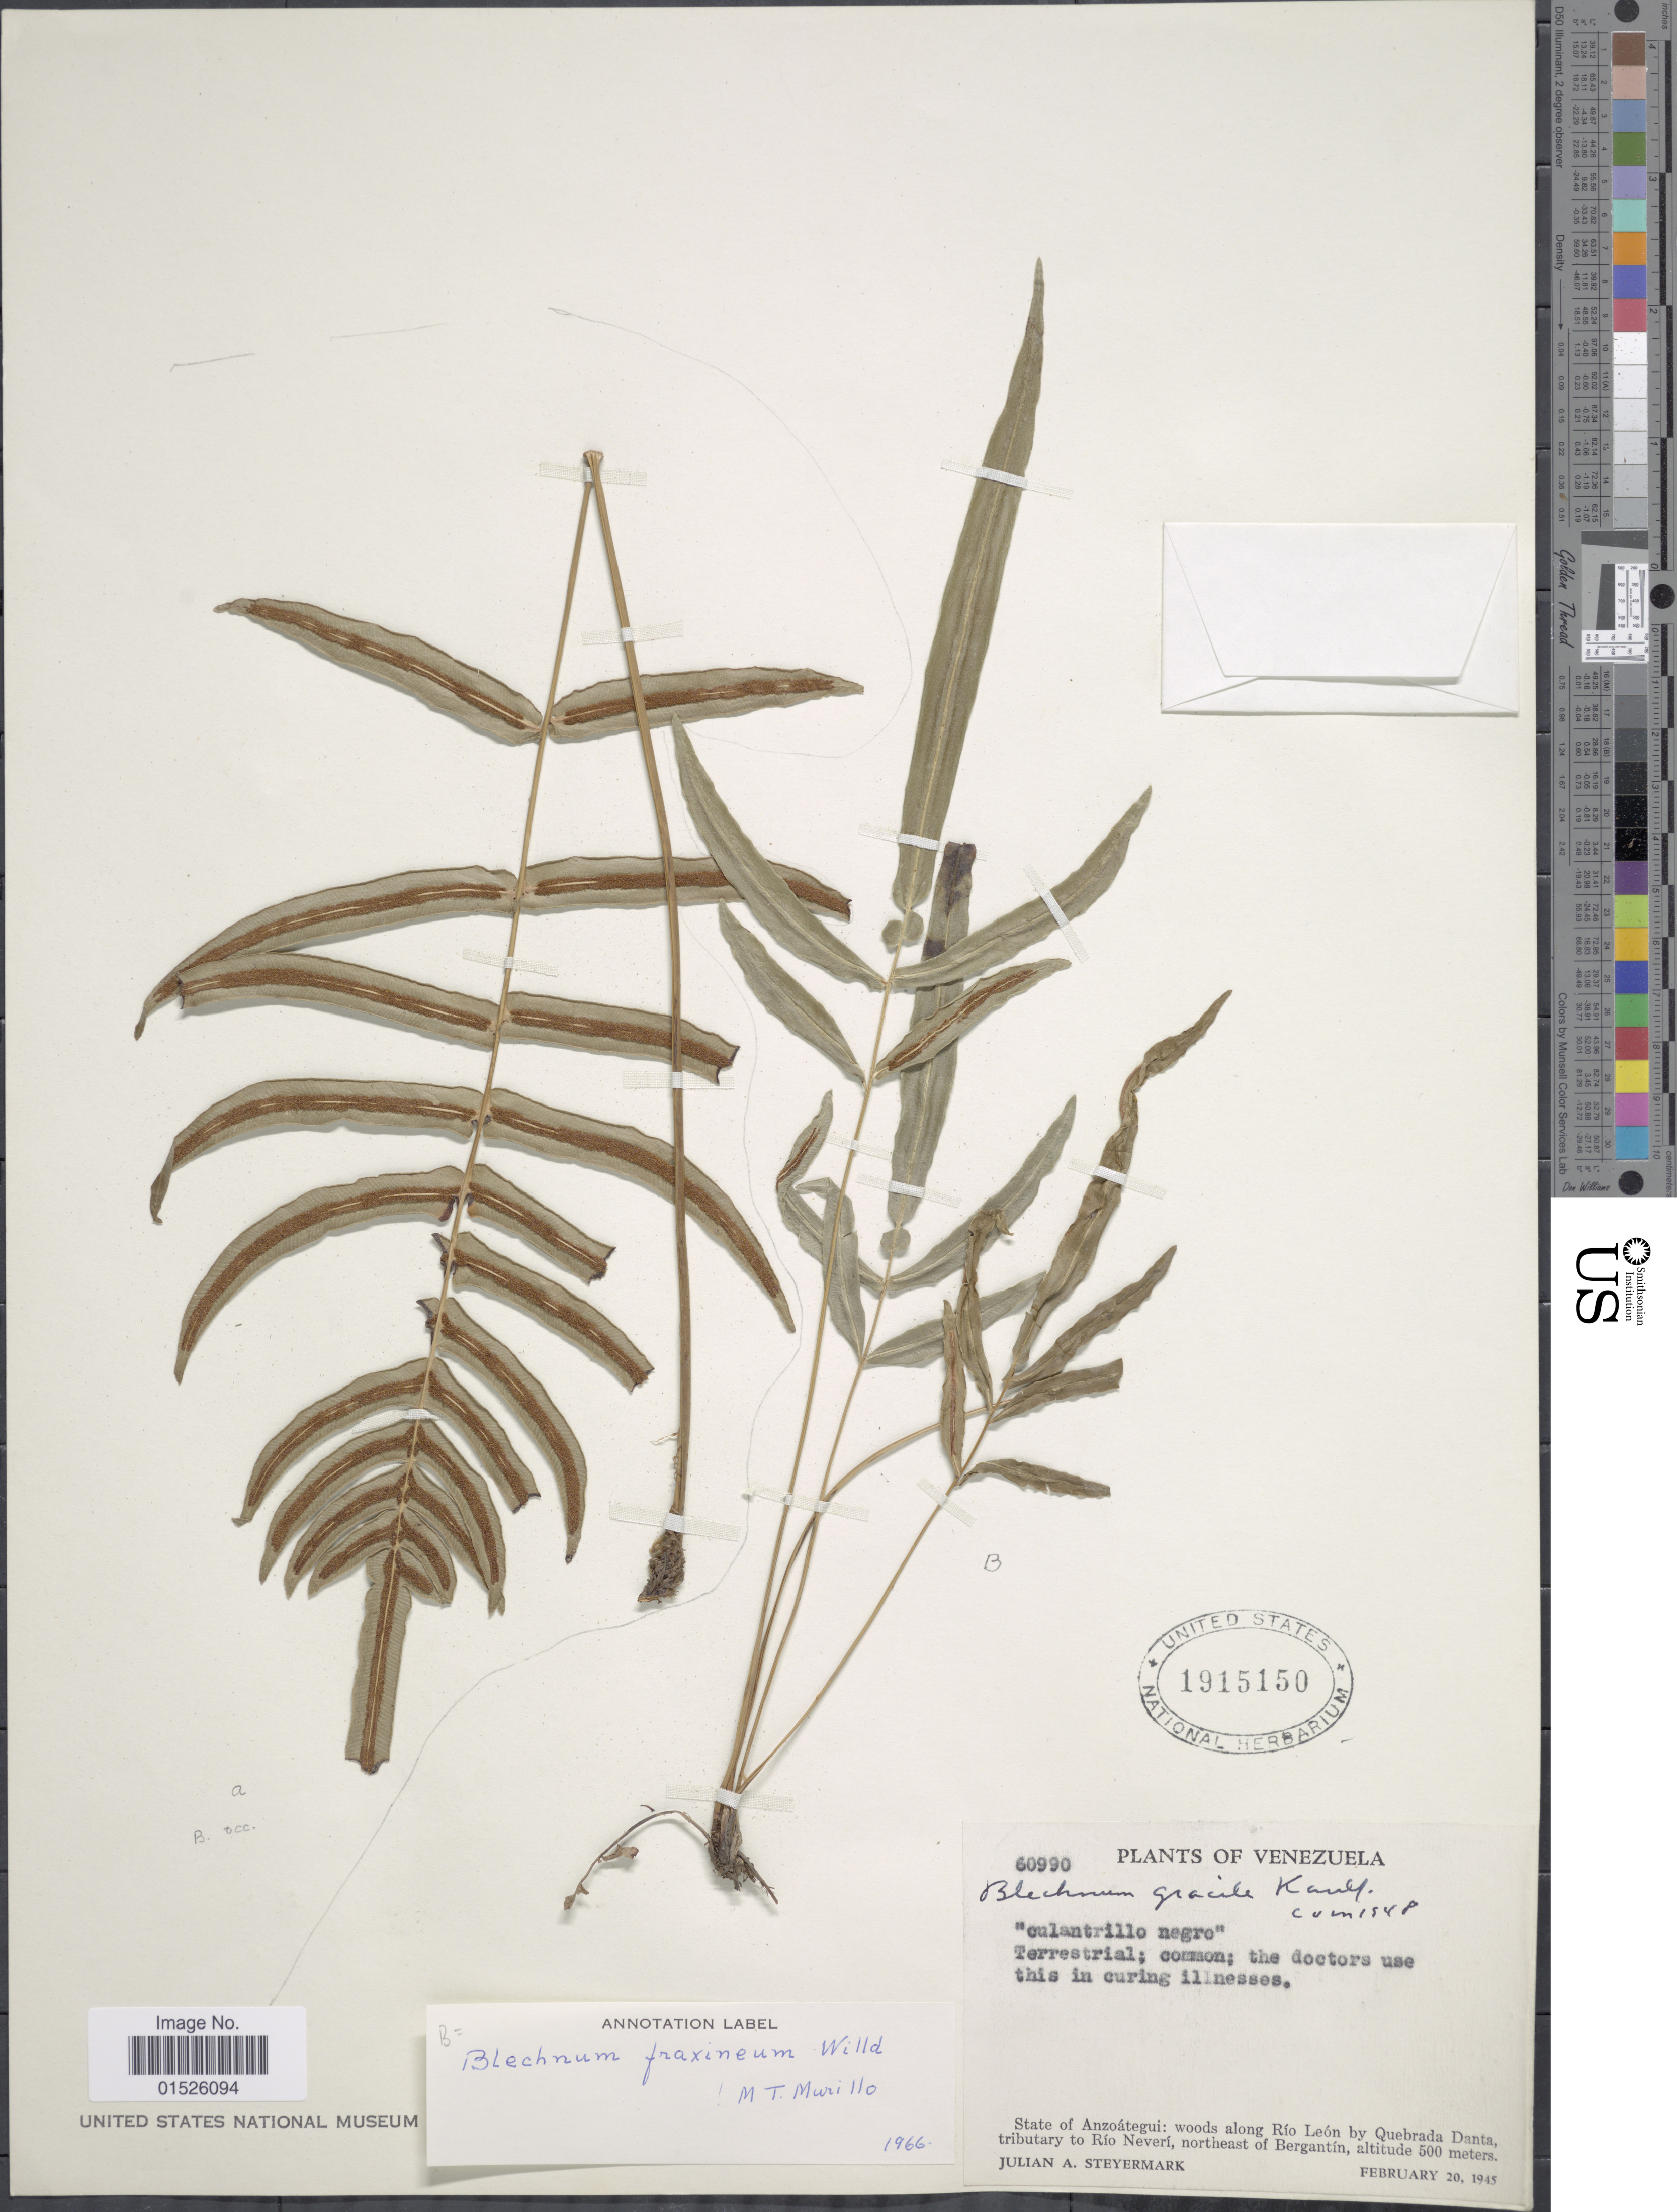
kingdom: Plantae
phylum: Tracheophyta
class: Polypodiopsida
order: Polypodiales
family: Blechnaceae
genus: Blechnum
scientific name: Blechnum gracile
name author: Kaulf.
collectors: J. Steyermark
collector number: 60990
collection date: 1945-02-20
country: Venezuela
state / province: Anzoategui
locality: Venezuela, State of Anzoategui: woods along Rio Leon by Quebrada Danta tributary to Rio Neveri, northeast of Bergatin.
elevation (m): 500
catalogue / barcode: US 1915150